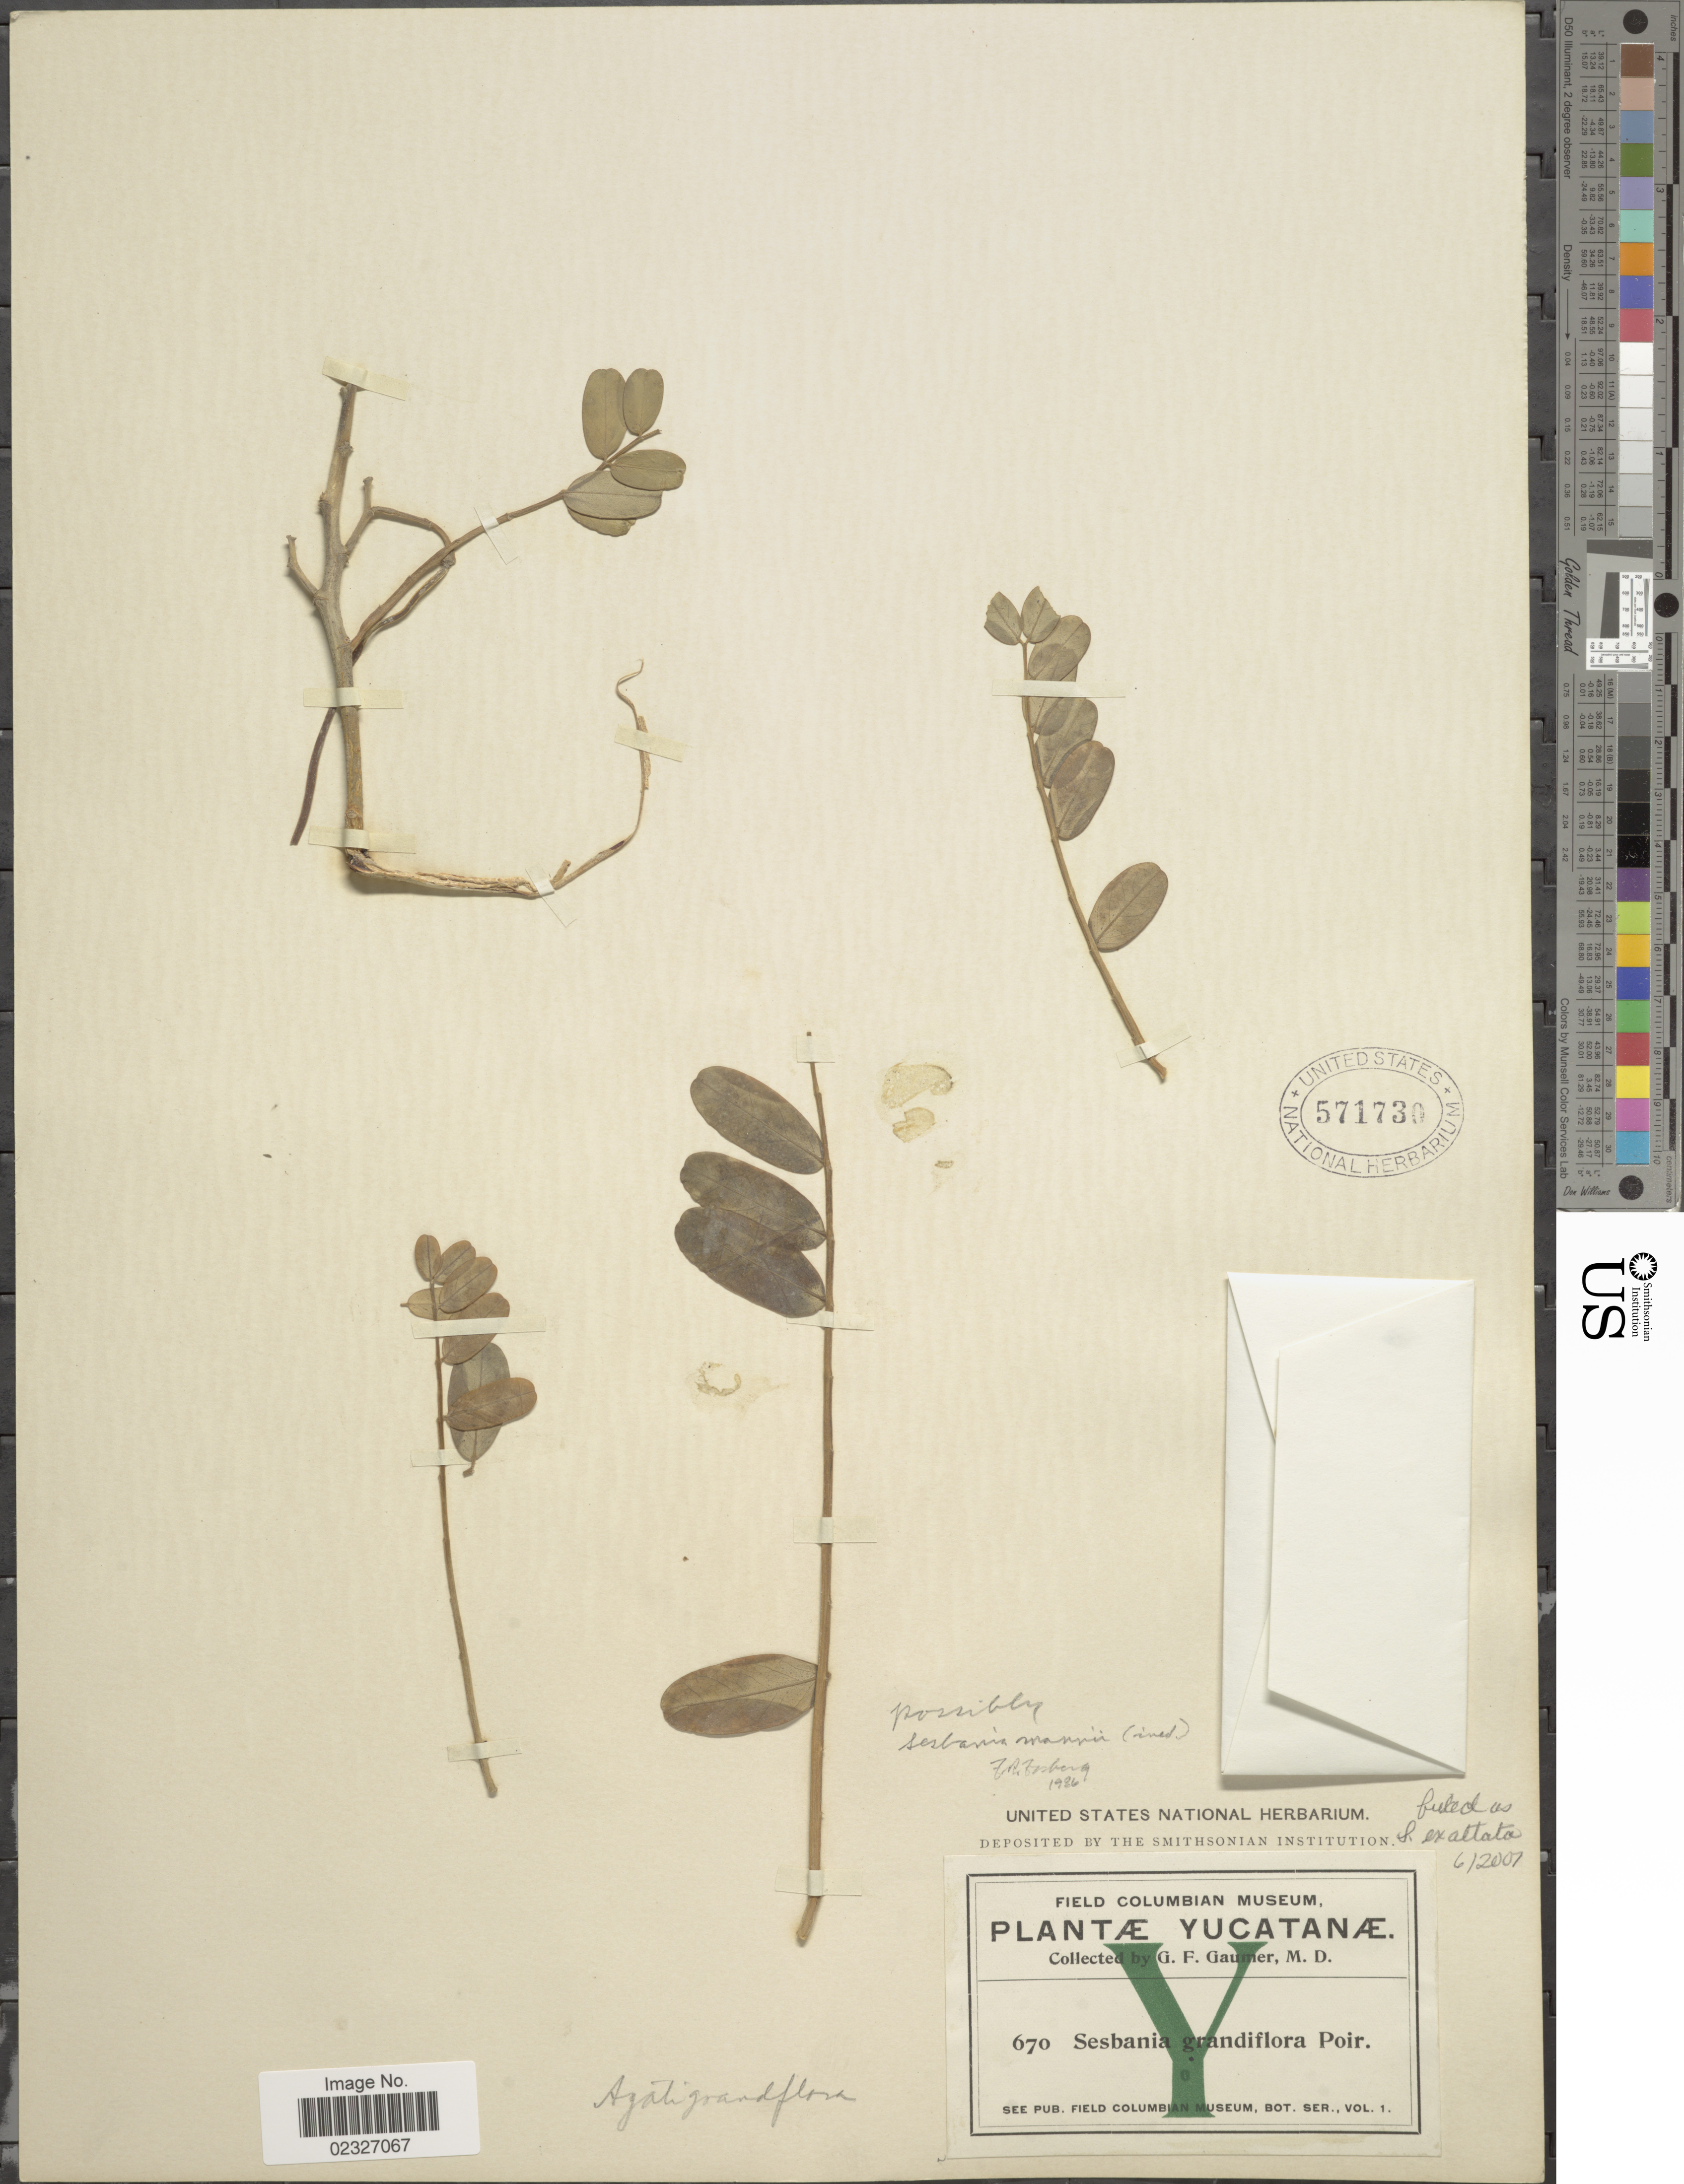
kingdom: Plantae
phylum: Tracheophyta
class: Magnoliopsida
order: Fabales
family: Fabaceae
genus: Sesbania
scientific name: Sesbania exaltata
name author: (Raf.) Cory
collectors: G. F. Gaumer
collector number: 670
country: Mexico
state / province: Yucatán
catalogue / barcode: US 571730